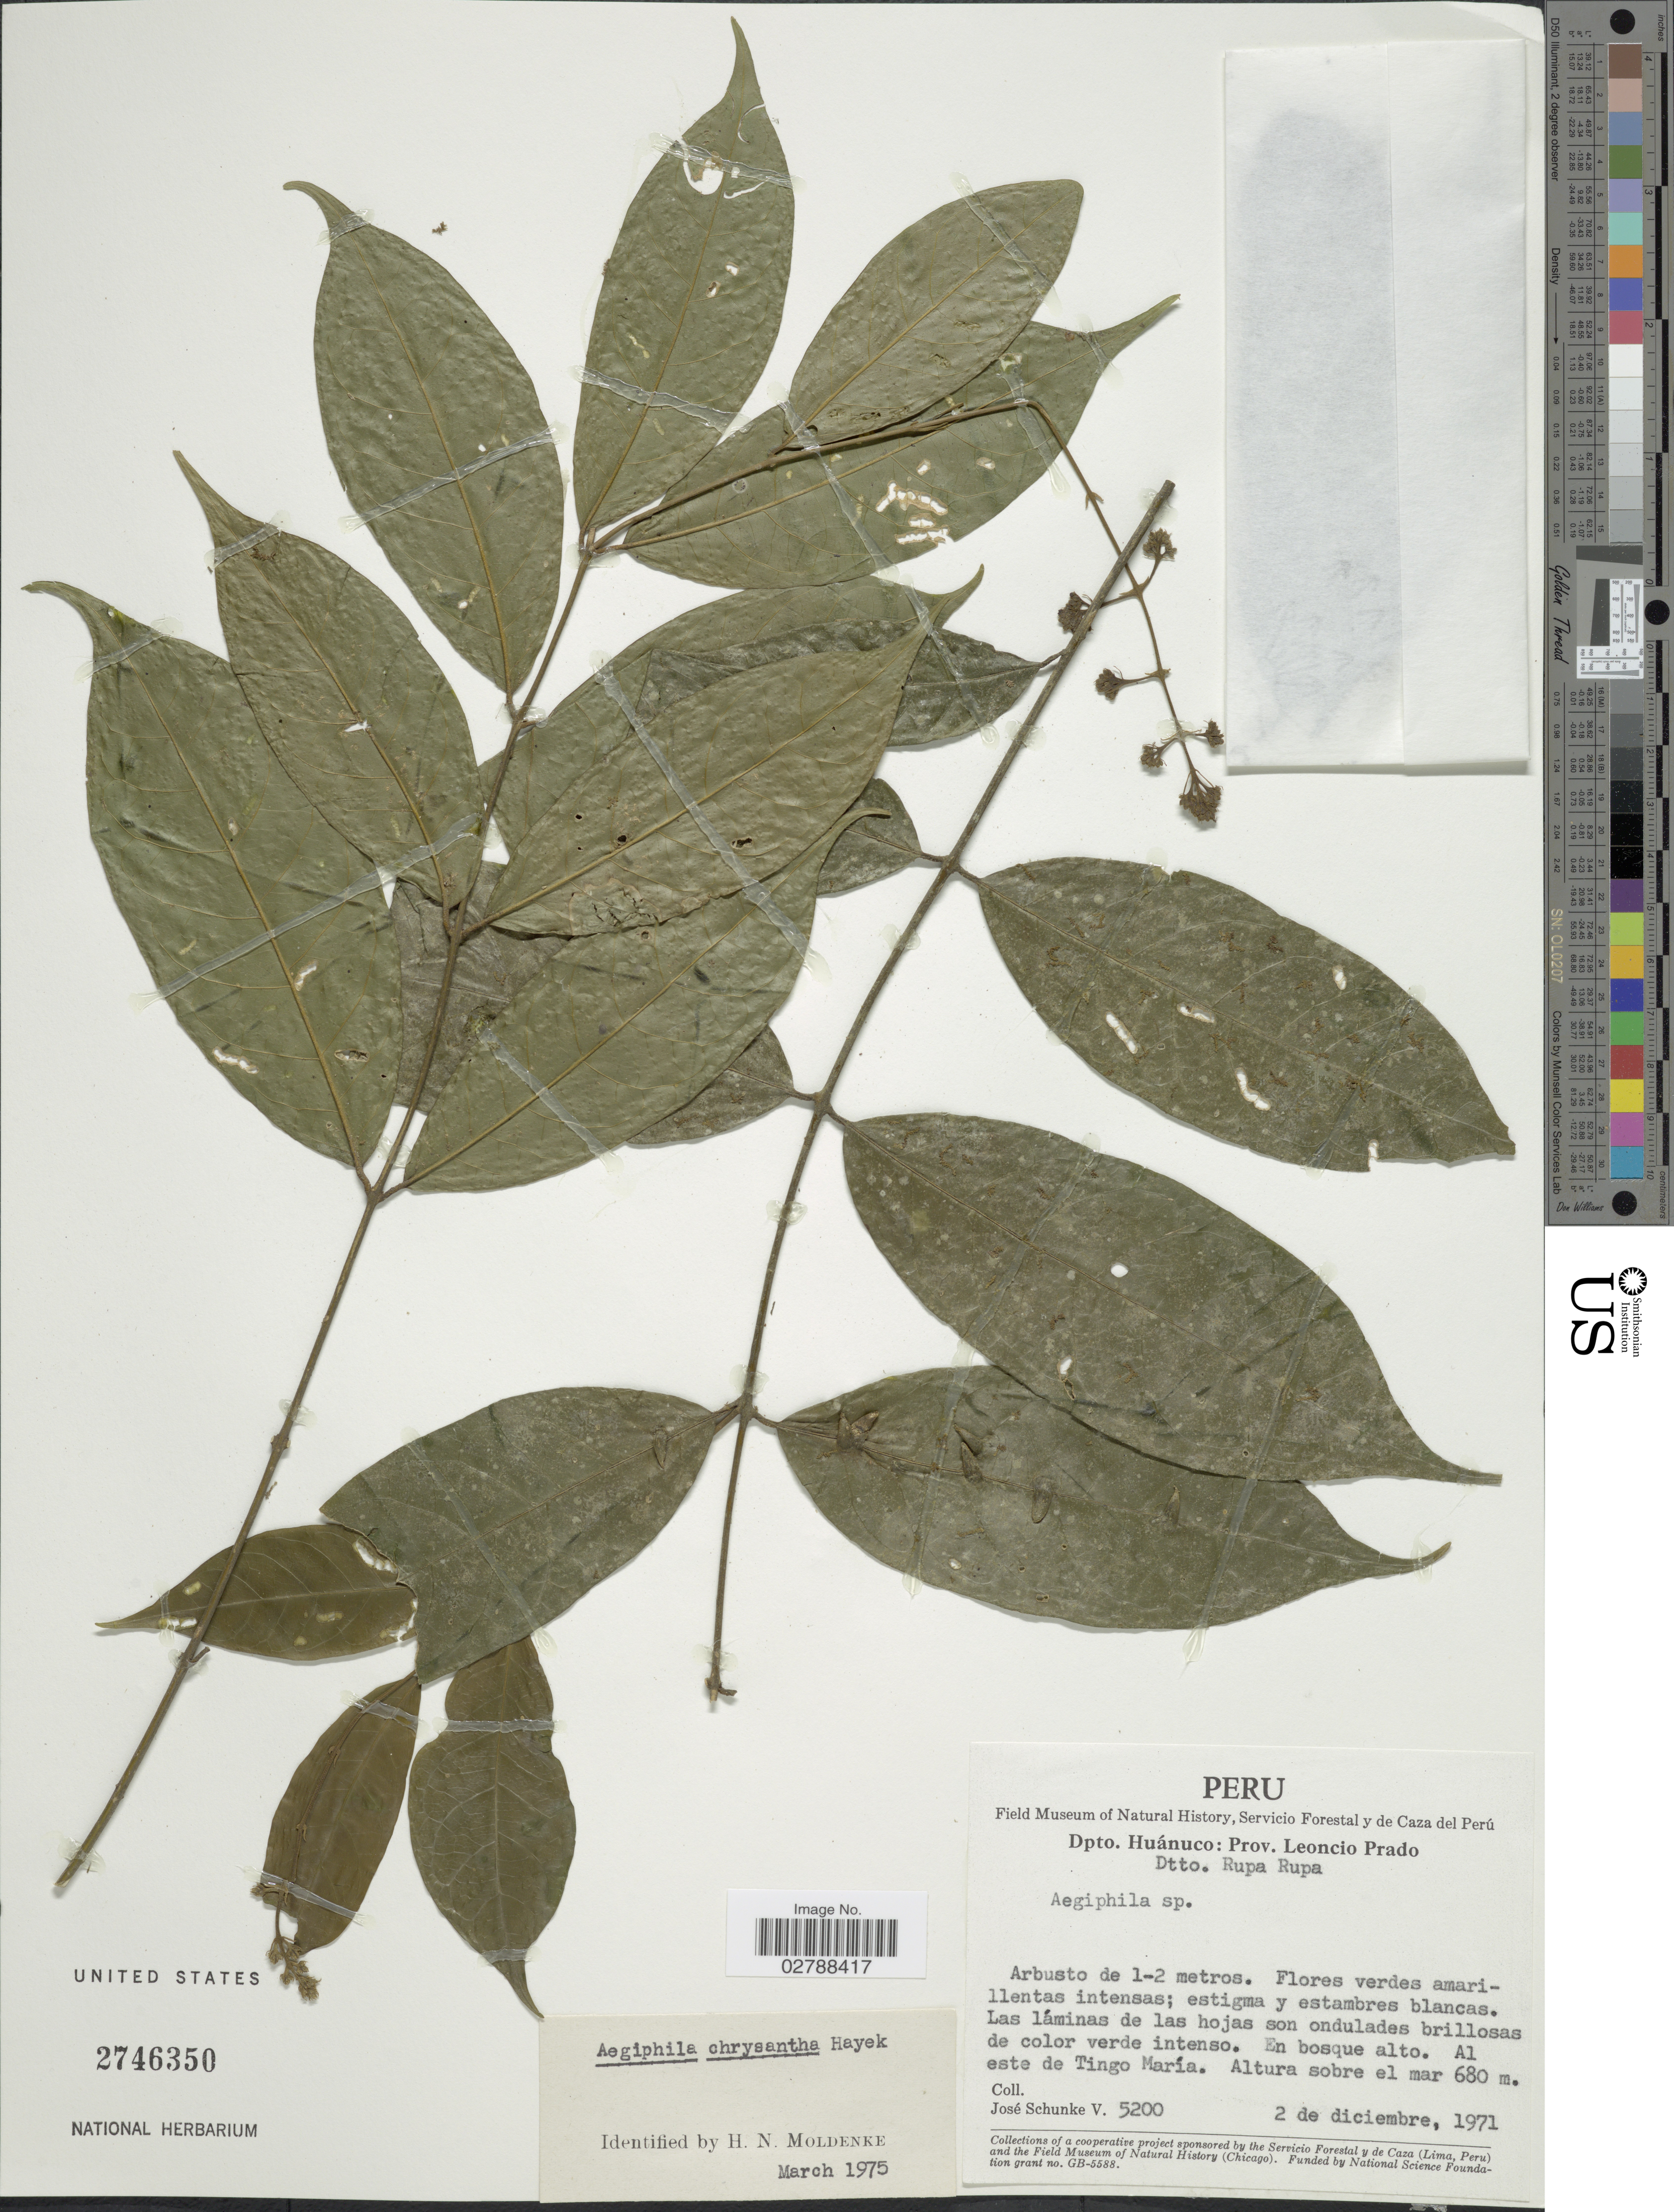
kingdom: Plantae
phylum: Tracheophyta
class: Magnoliopsida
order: Lamiales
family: Lamiaceae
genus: Aegiphila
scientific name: Aegiphila chrysantha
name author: Hayek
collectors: J. Schunke Vigo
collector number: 5200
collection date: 1971-12-02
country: Peru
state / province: Huánuco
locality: Dpto. Huánuco: Prov. Leoncio Prado, Dtto. Rupa Rupa, Al este de Tingo María.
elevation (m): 680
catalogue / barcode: US 2746350